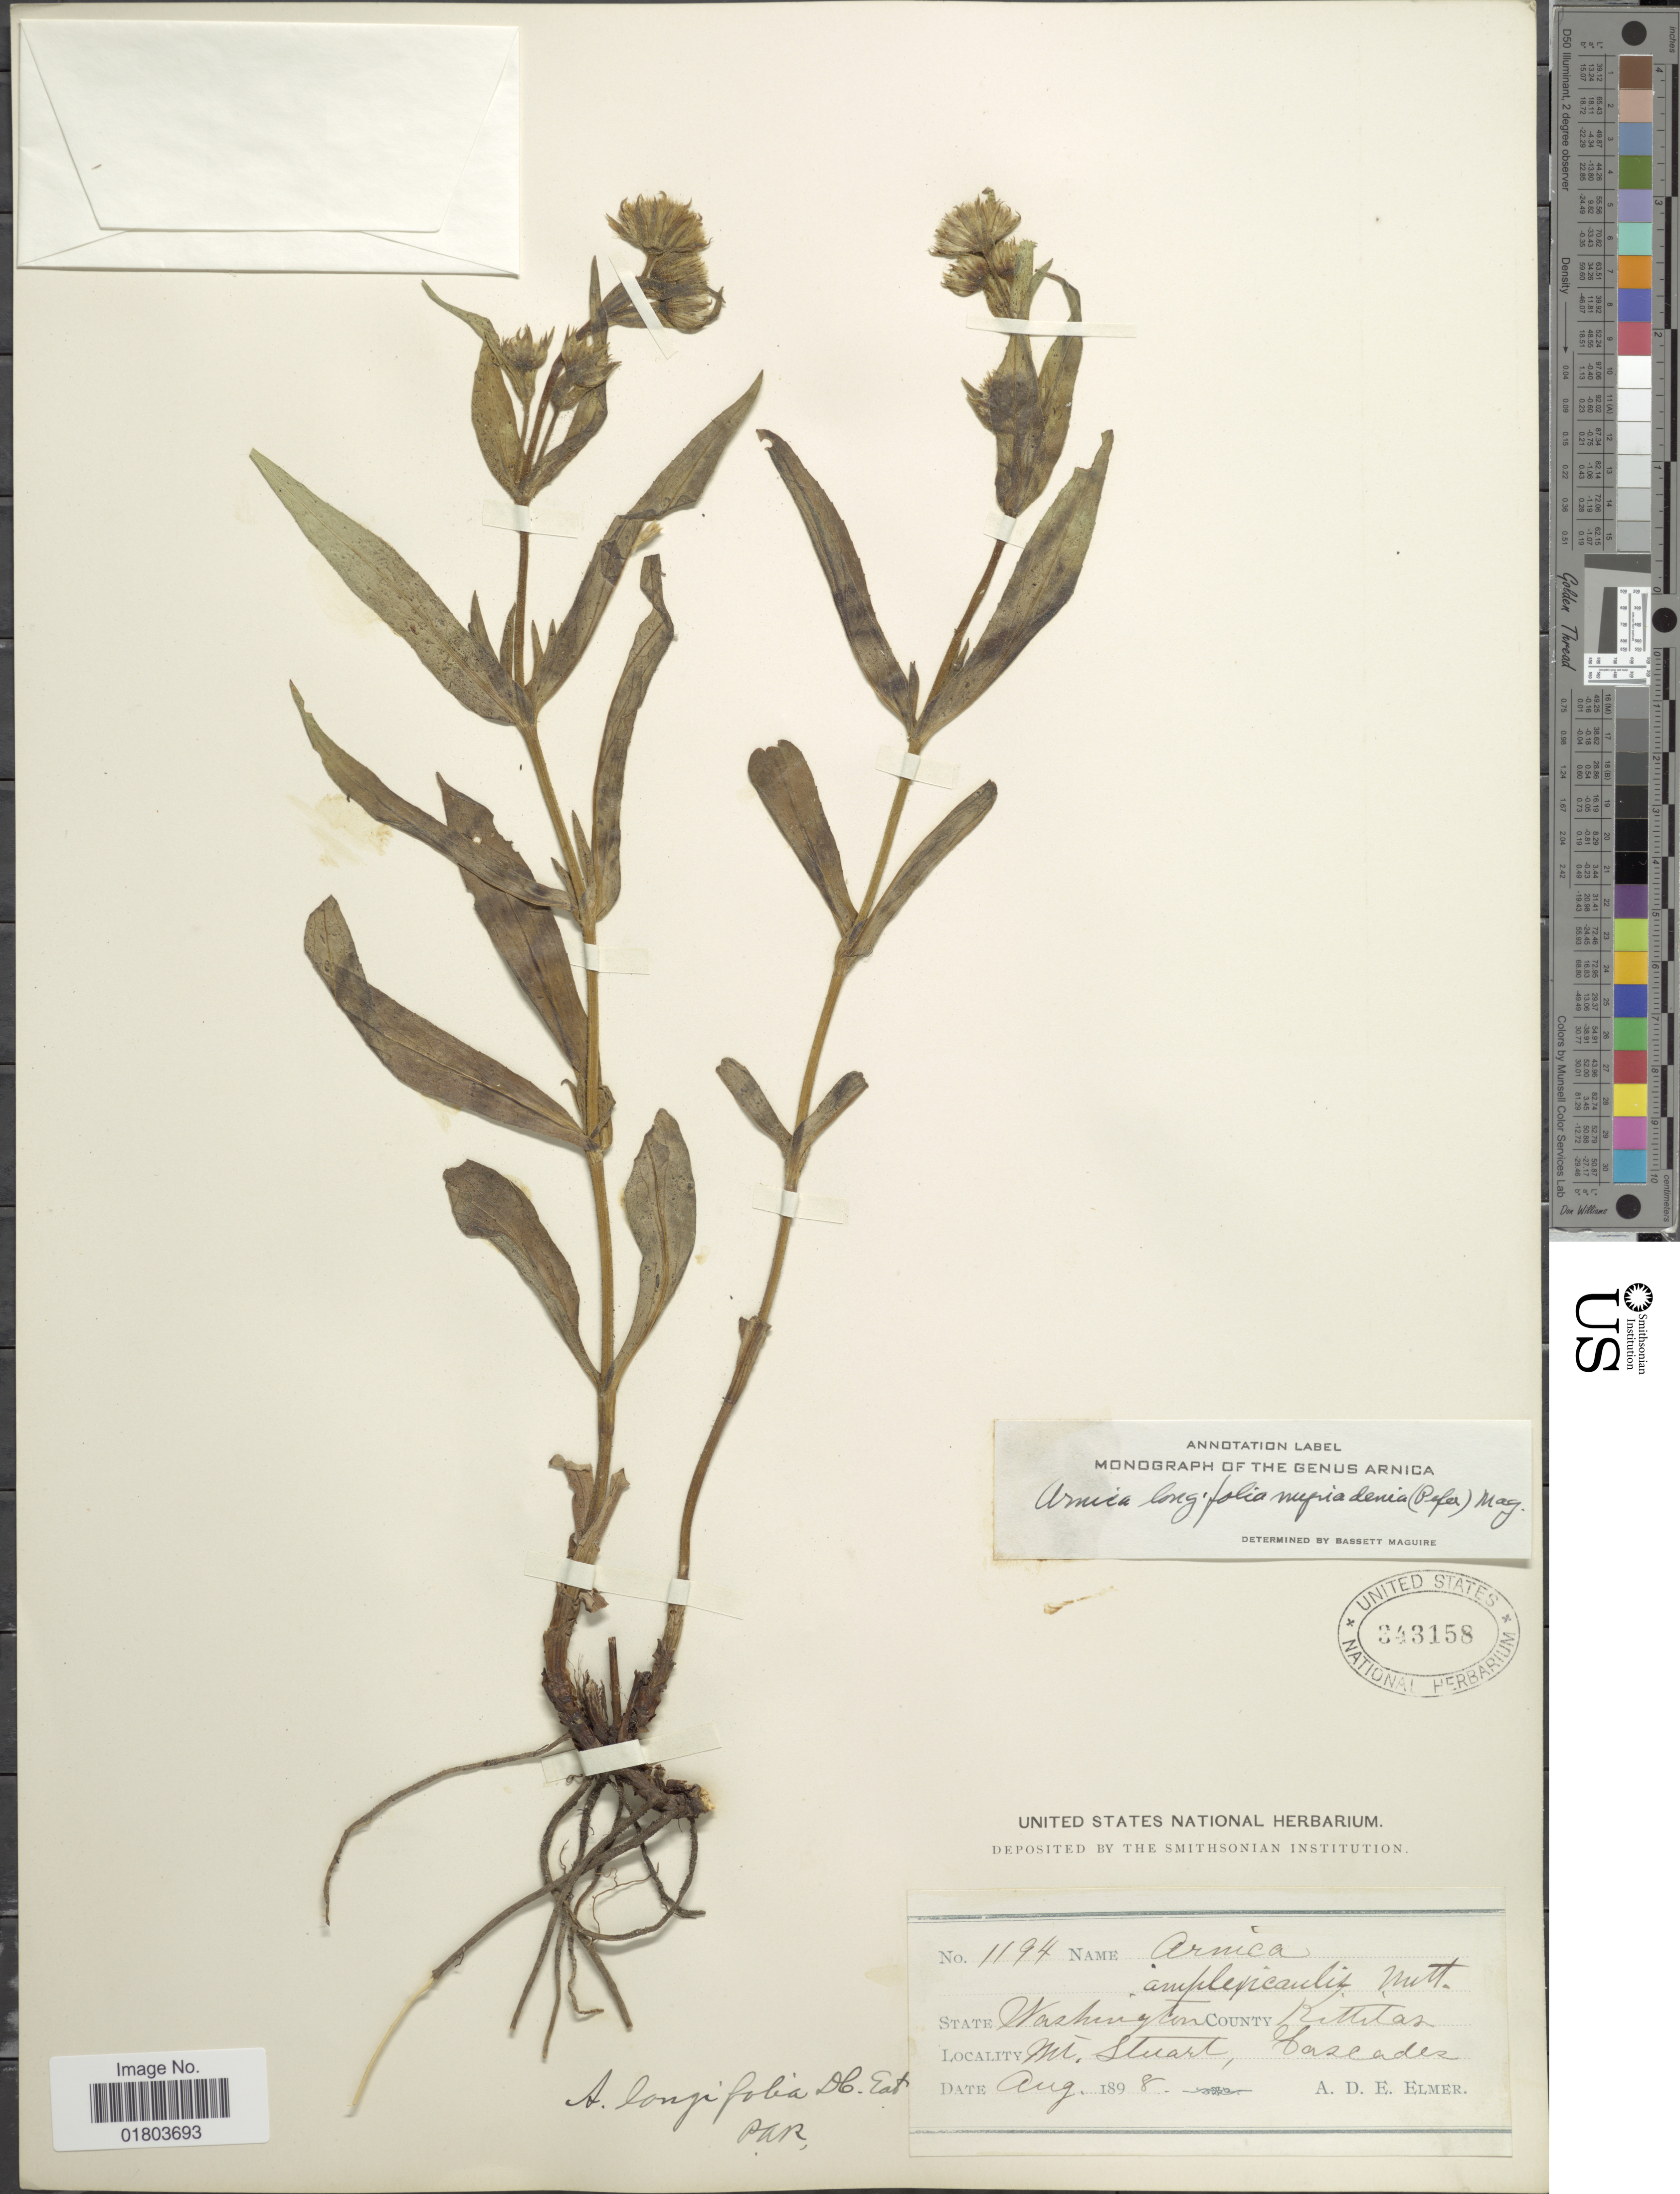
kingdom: Plantae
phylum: Tracheophyta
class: Magnoliopsida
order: Asterales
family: Asteraceae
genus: Arnica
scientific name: Arnica longifolia subsp. myriadenia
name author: (Piper) Maguire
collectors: A. D. E. Elmer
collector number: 1194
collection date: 1898-08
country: United States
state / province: Washington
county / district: Kittitas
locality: County Kittitas, Mt Stuart, Cascades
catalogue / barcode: US 343158